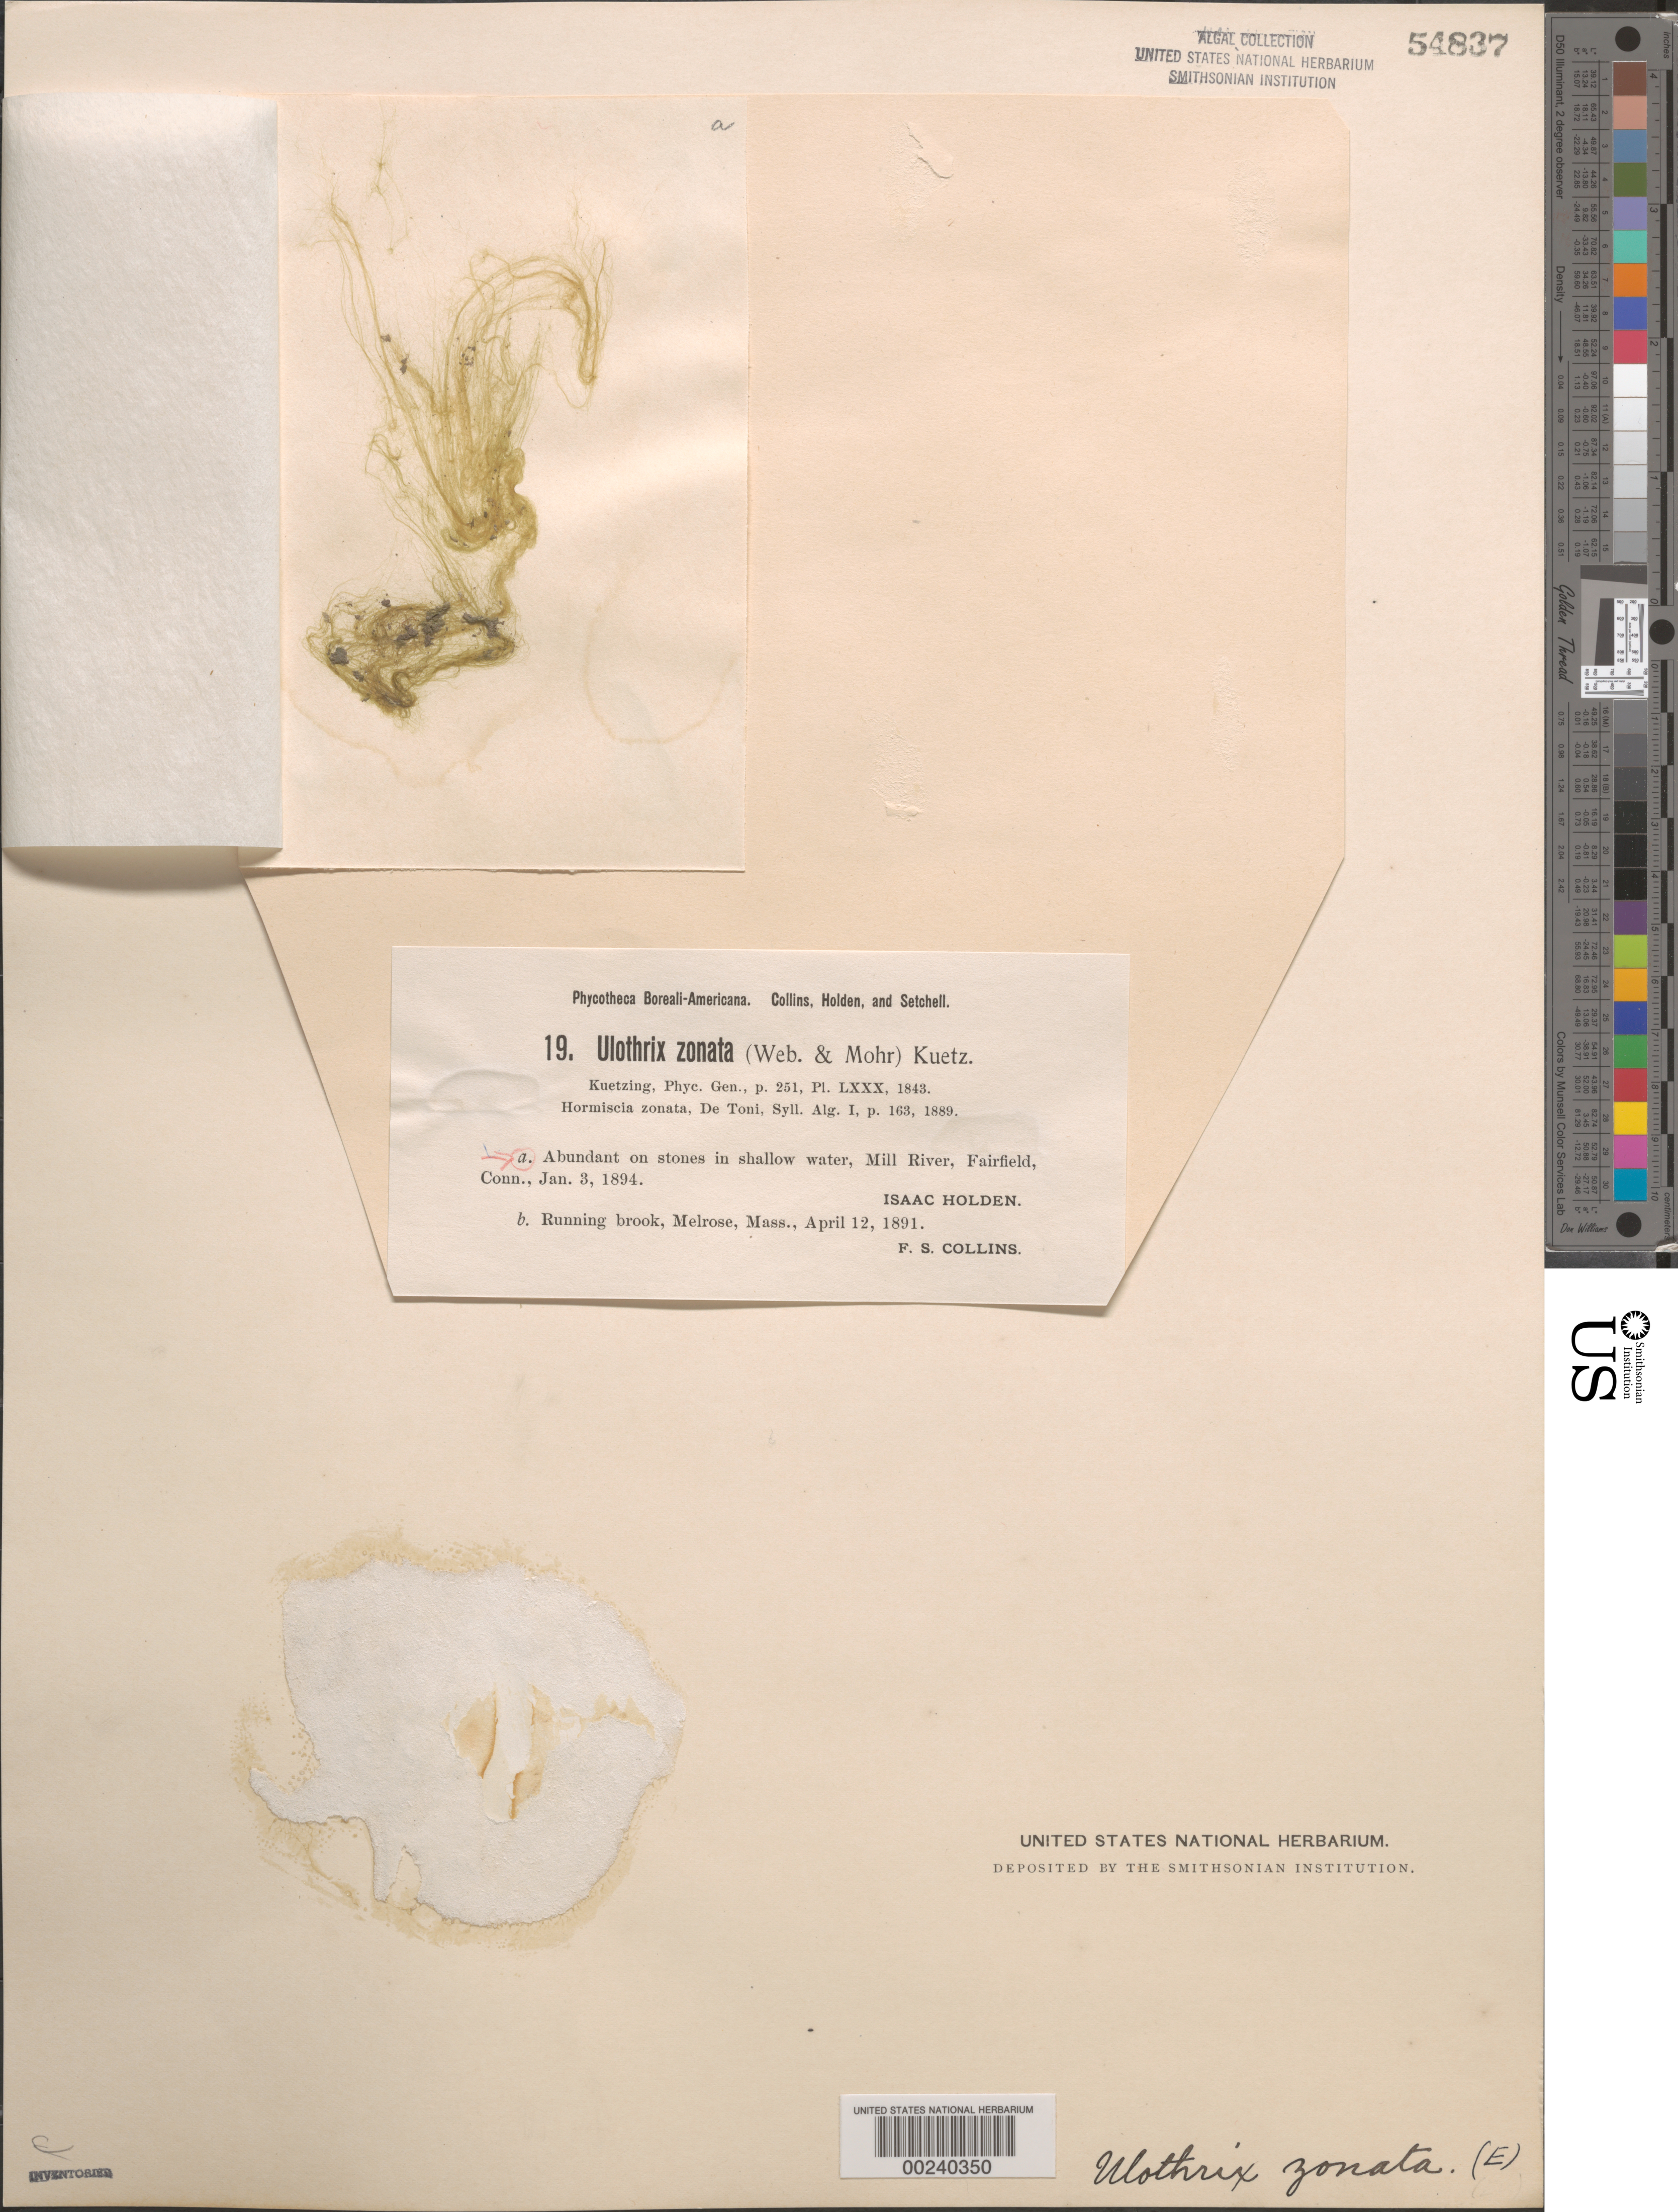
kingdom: Plantae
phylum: Chlorophyta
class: Ulvophyceae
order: Ulotrichales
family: Ulotrichaceae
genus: Ulothrix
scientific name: Ulothrix zonata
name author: (F. Weber & D. Mohr) Kütz.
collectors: I. Holden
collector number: PB-A 19a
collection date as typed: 03 Jan 1894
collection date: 1894-01-03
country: United States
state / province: Connecticut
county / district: Fairfield County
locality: Mill River, Fairfield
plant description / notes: Collins, Holden & Setchell, Phycotheca Boreali-Americana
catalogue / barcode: US 54837